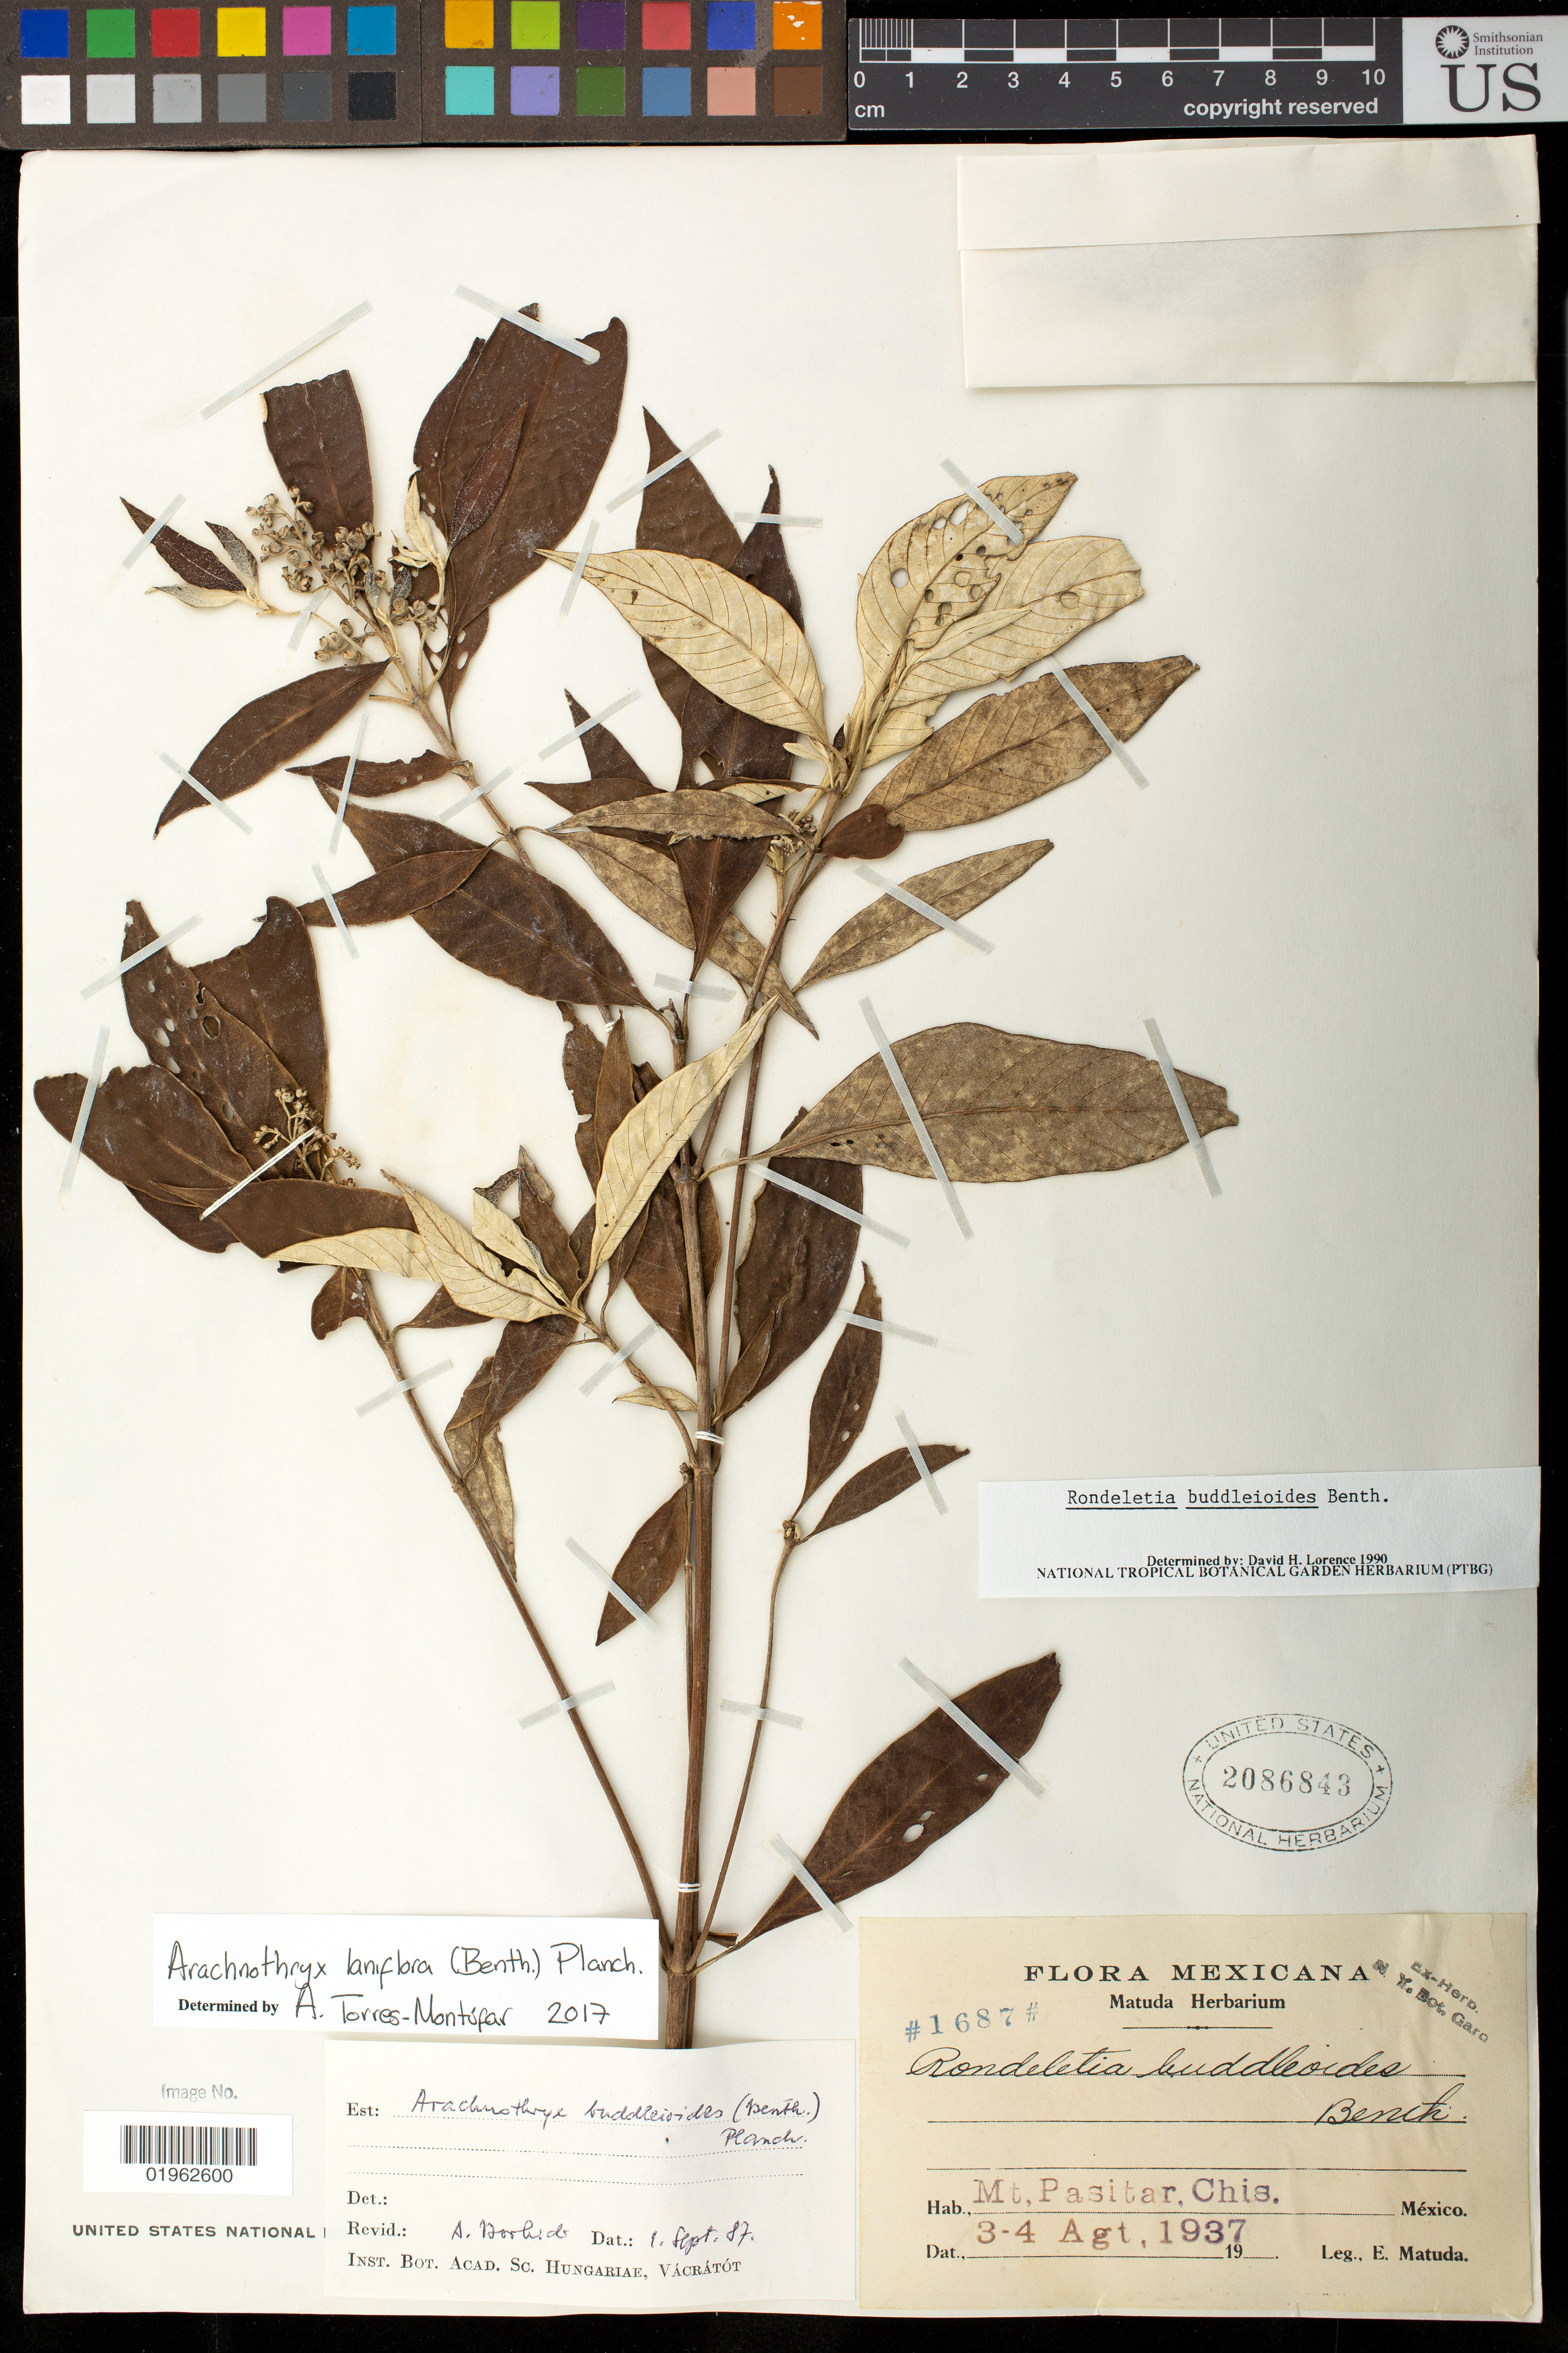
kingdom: Plantae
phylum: Tracheophyta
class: Magnoliopsida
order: Gentianales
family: Rubiaceae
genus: Arachnothryx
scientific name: Arachnothryx nebulosa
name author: (Standl.) Borhidi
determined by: Torres Montufar, J. A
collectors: E. Matuda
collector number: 1687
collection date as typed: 03 Aug 1937 to 04 Aug 1937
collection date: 1937-08-03/1937-08-04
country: Mexico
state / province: Chiapas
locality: Mt Pasitar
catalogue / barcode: US 2086843